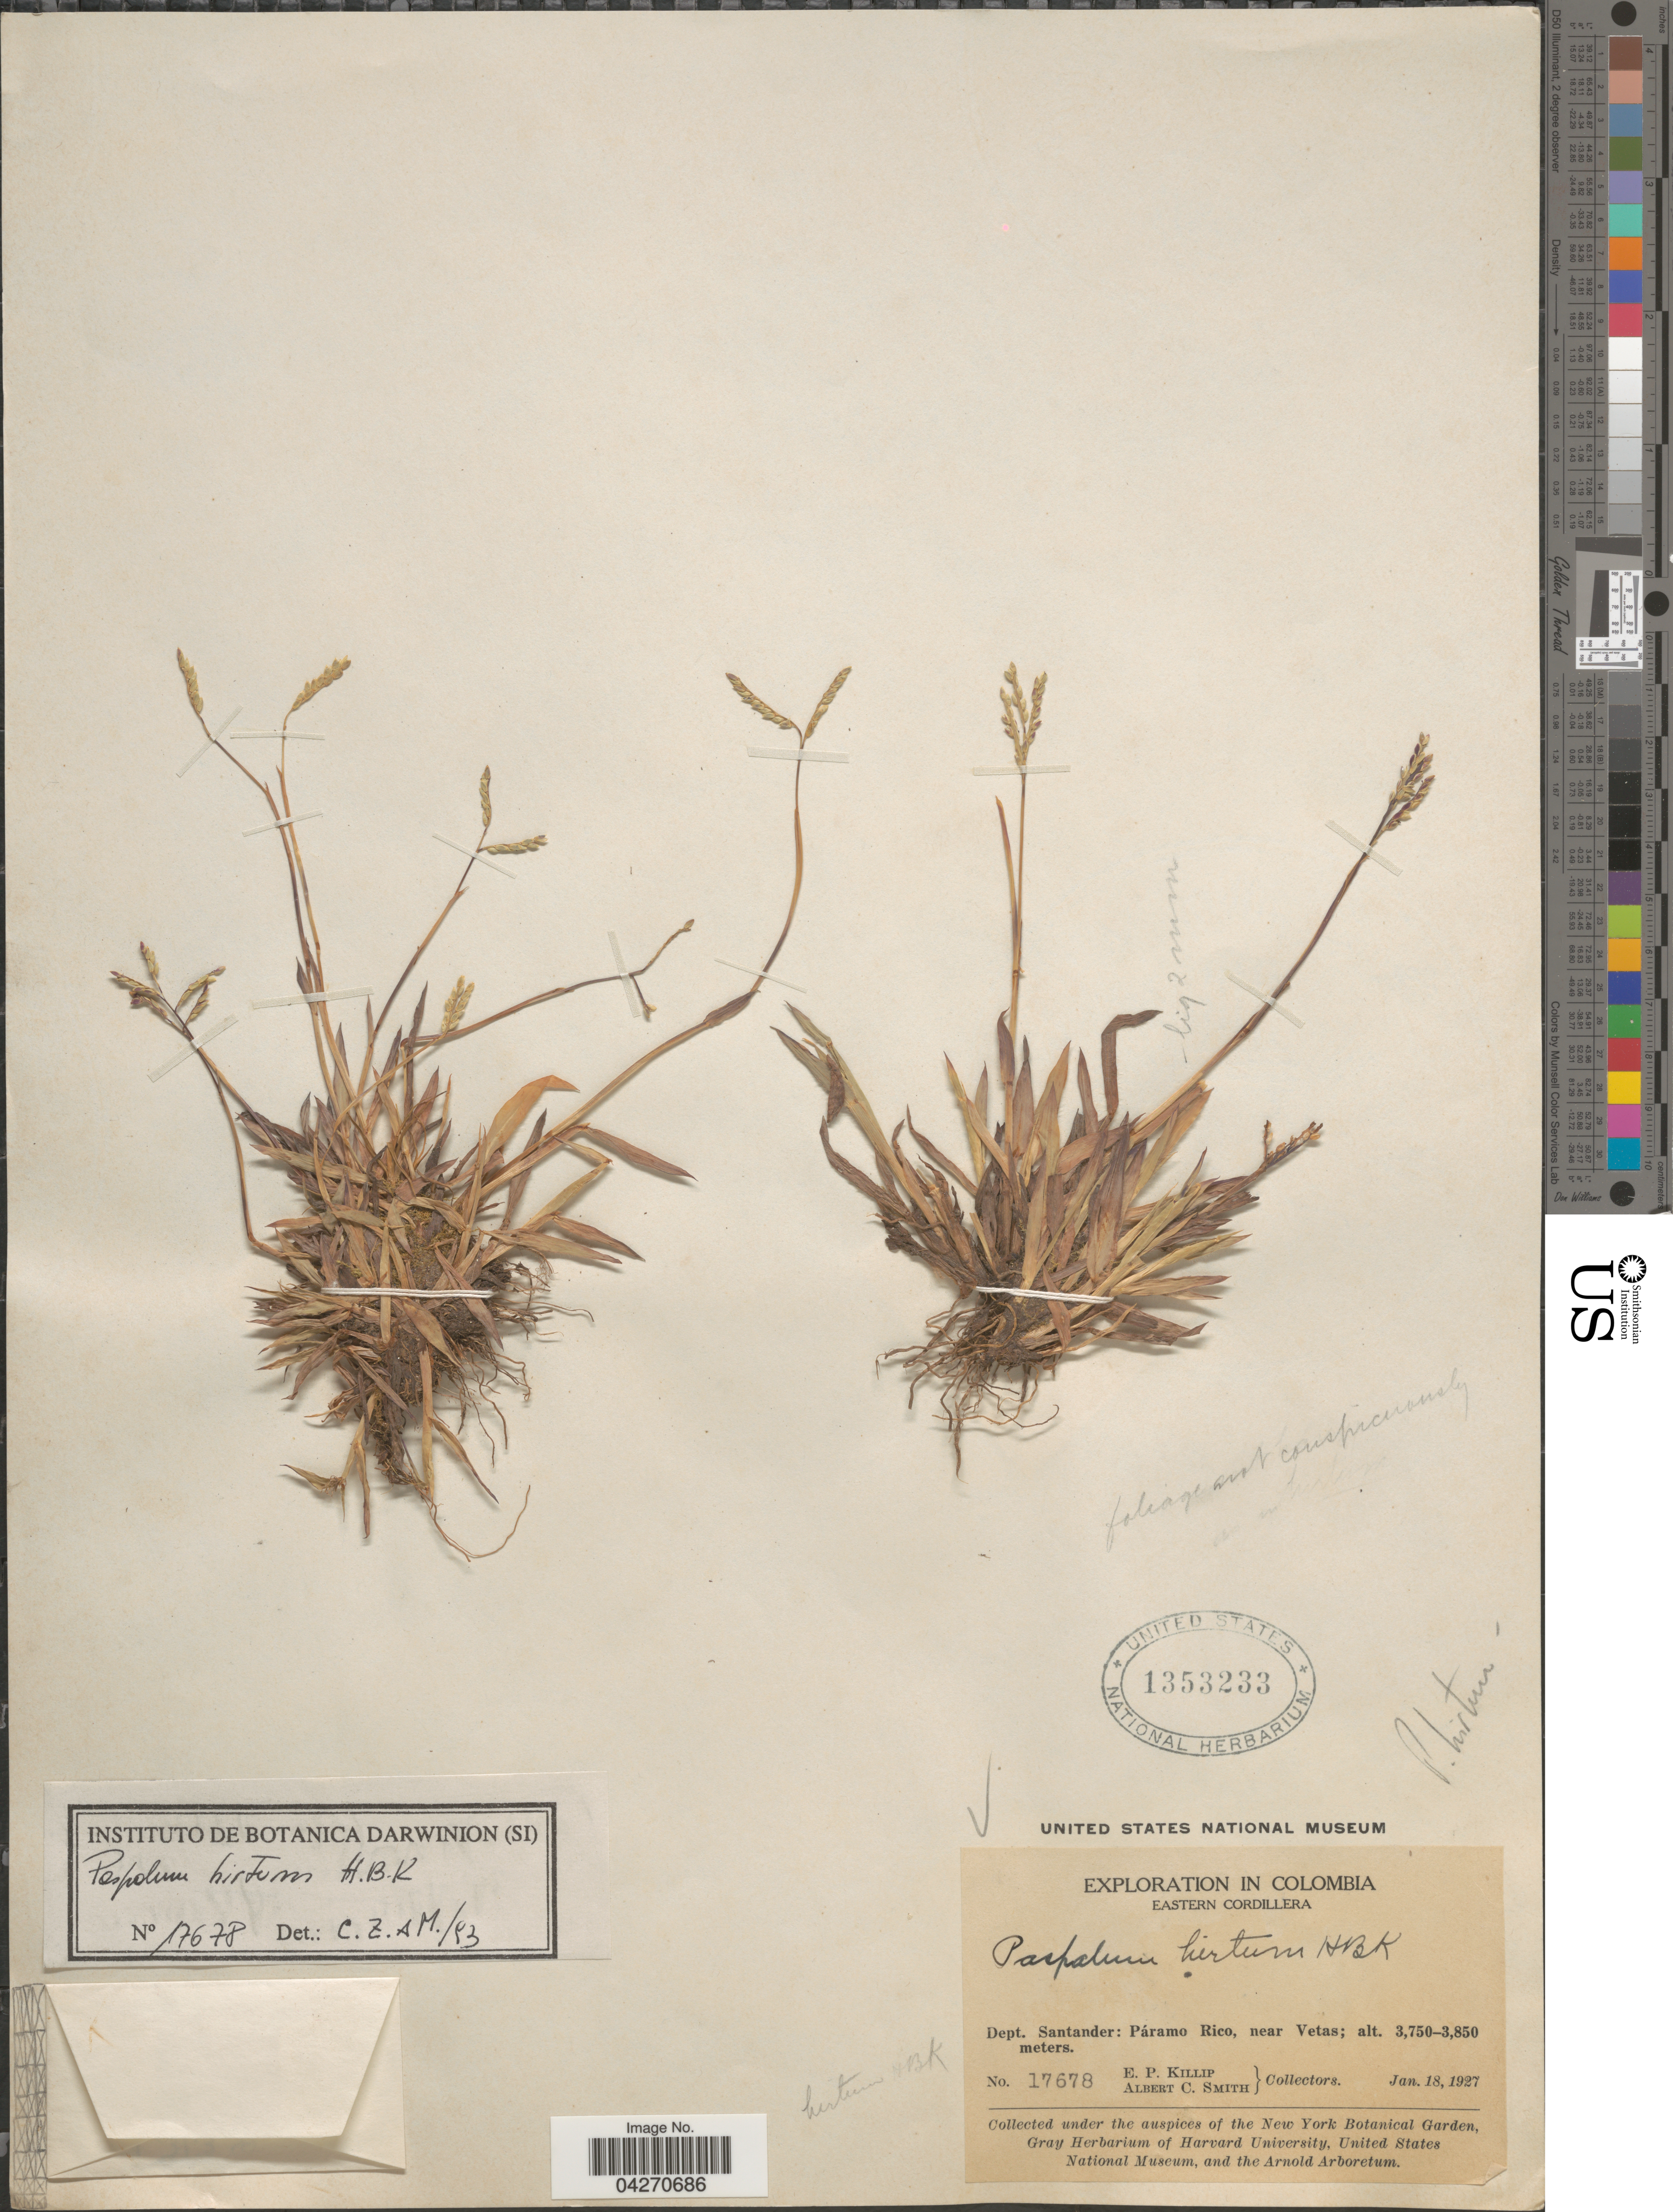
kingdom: Plantae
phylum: Tracheophyta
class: Liliopsida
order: Poales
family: Poaceae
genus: Paspalum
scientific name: Paspalum hirtum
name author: Kunth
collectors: E. P. Killip & A. C. Smith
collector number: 17678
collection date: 1927-01-18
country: Colombia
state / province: Santander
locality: Exploration In Colombia. Eastern Cordillera. Dept. Santander: Páramo Rico, near Vetas.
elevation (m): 3750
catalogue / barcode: US 1353233